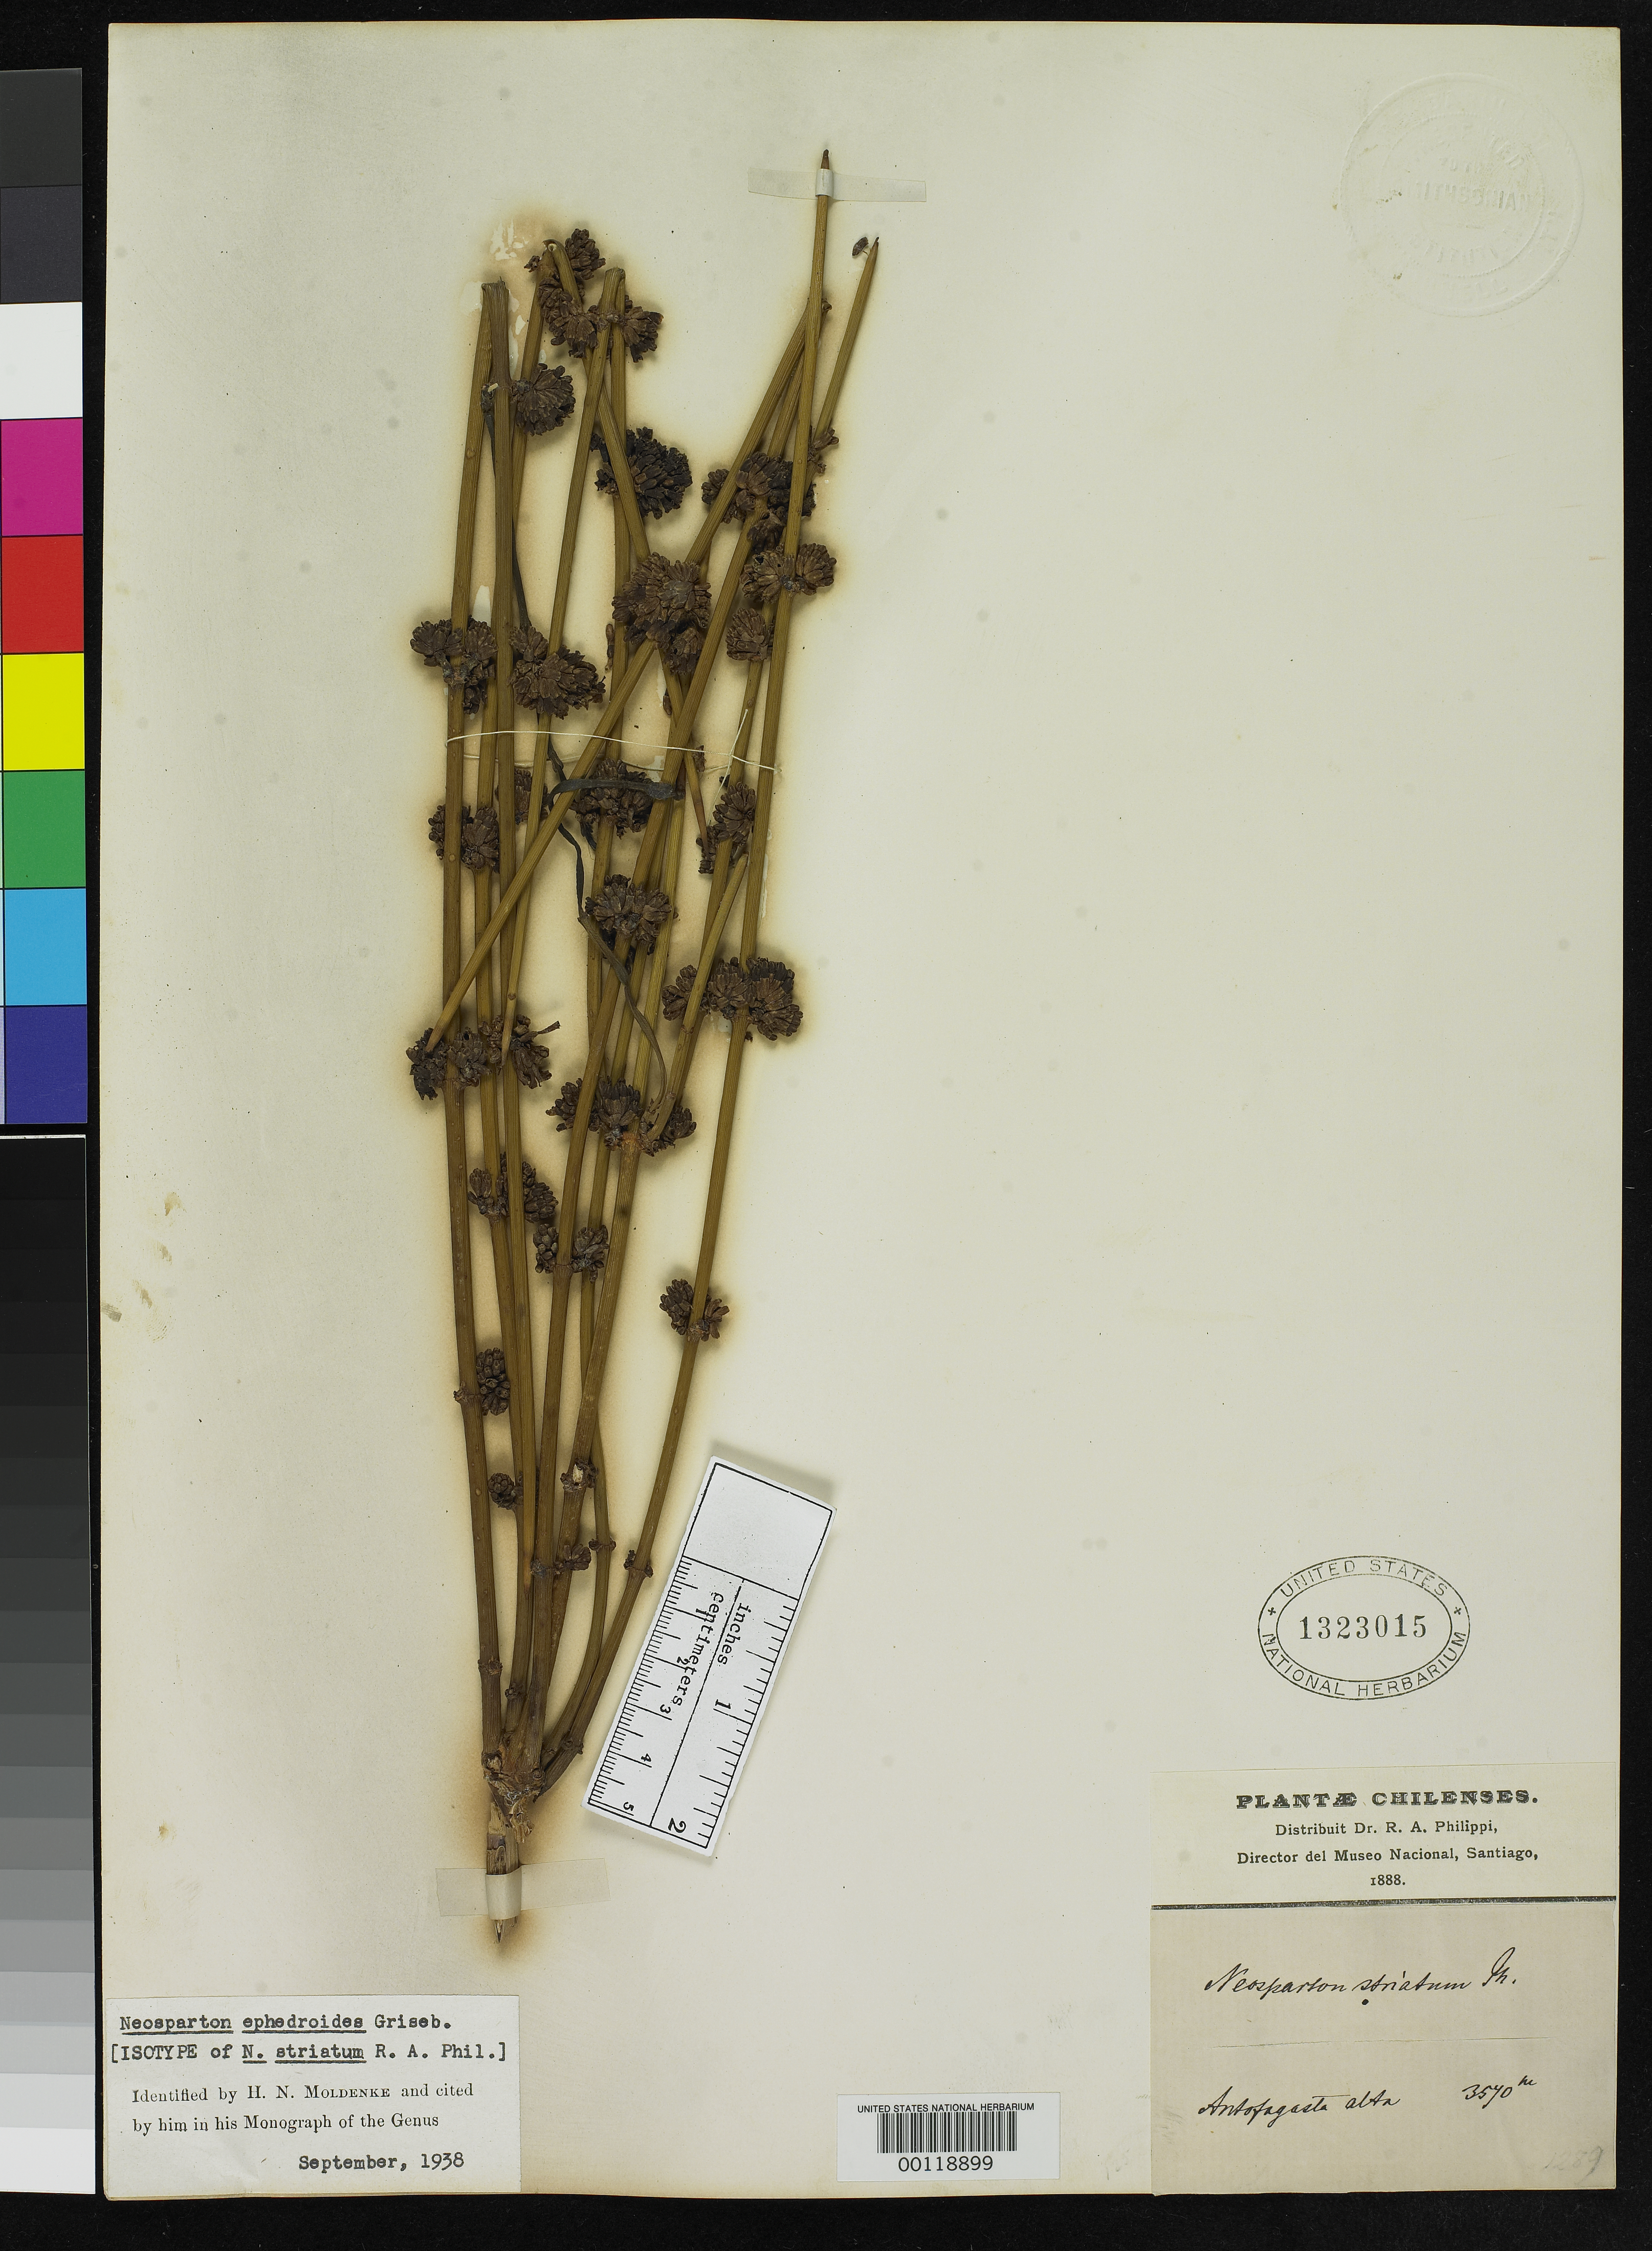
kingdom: Plantae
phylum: Tracheophyta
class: Magnoliopsida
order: Lamiales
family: Verbenaceae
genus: Neosparton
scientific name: Neosparton striatum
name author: Phil.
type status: Isotype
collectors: R. A. Philippi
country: Chile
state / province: Antofagasta (II)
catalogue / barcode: US 1323015